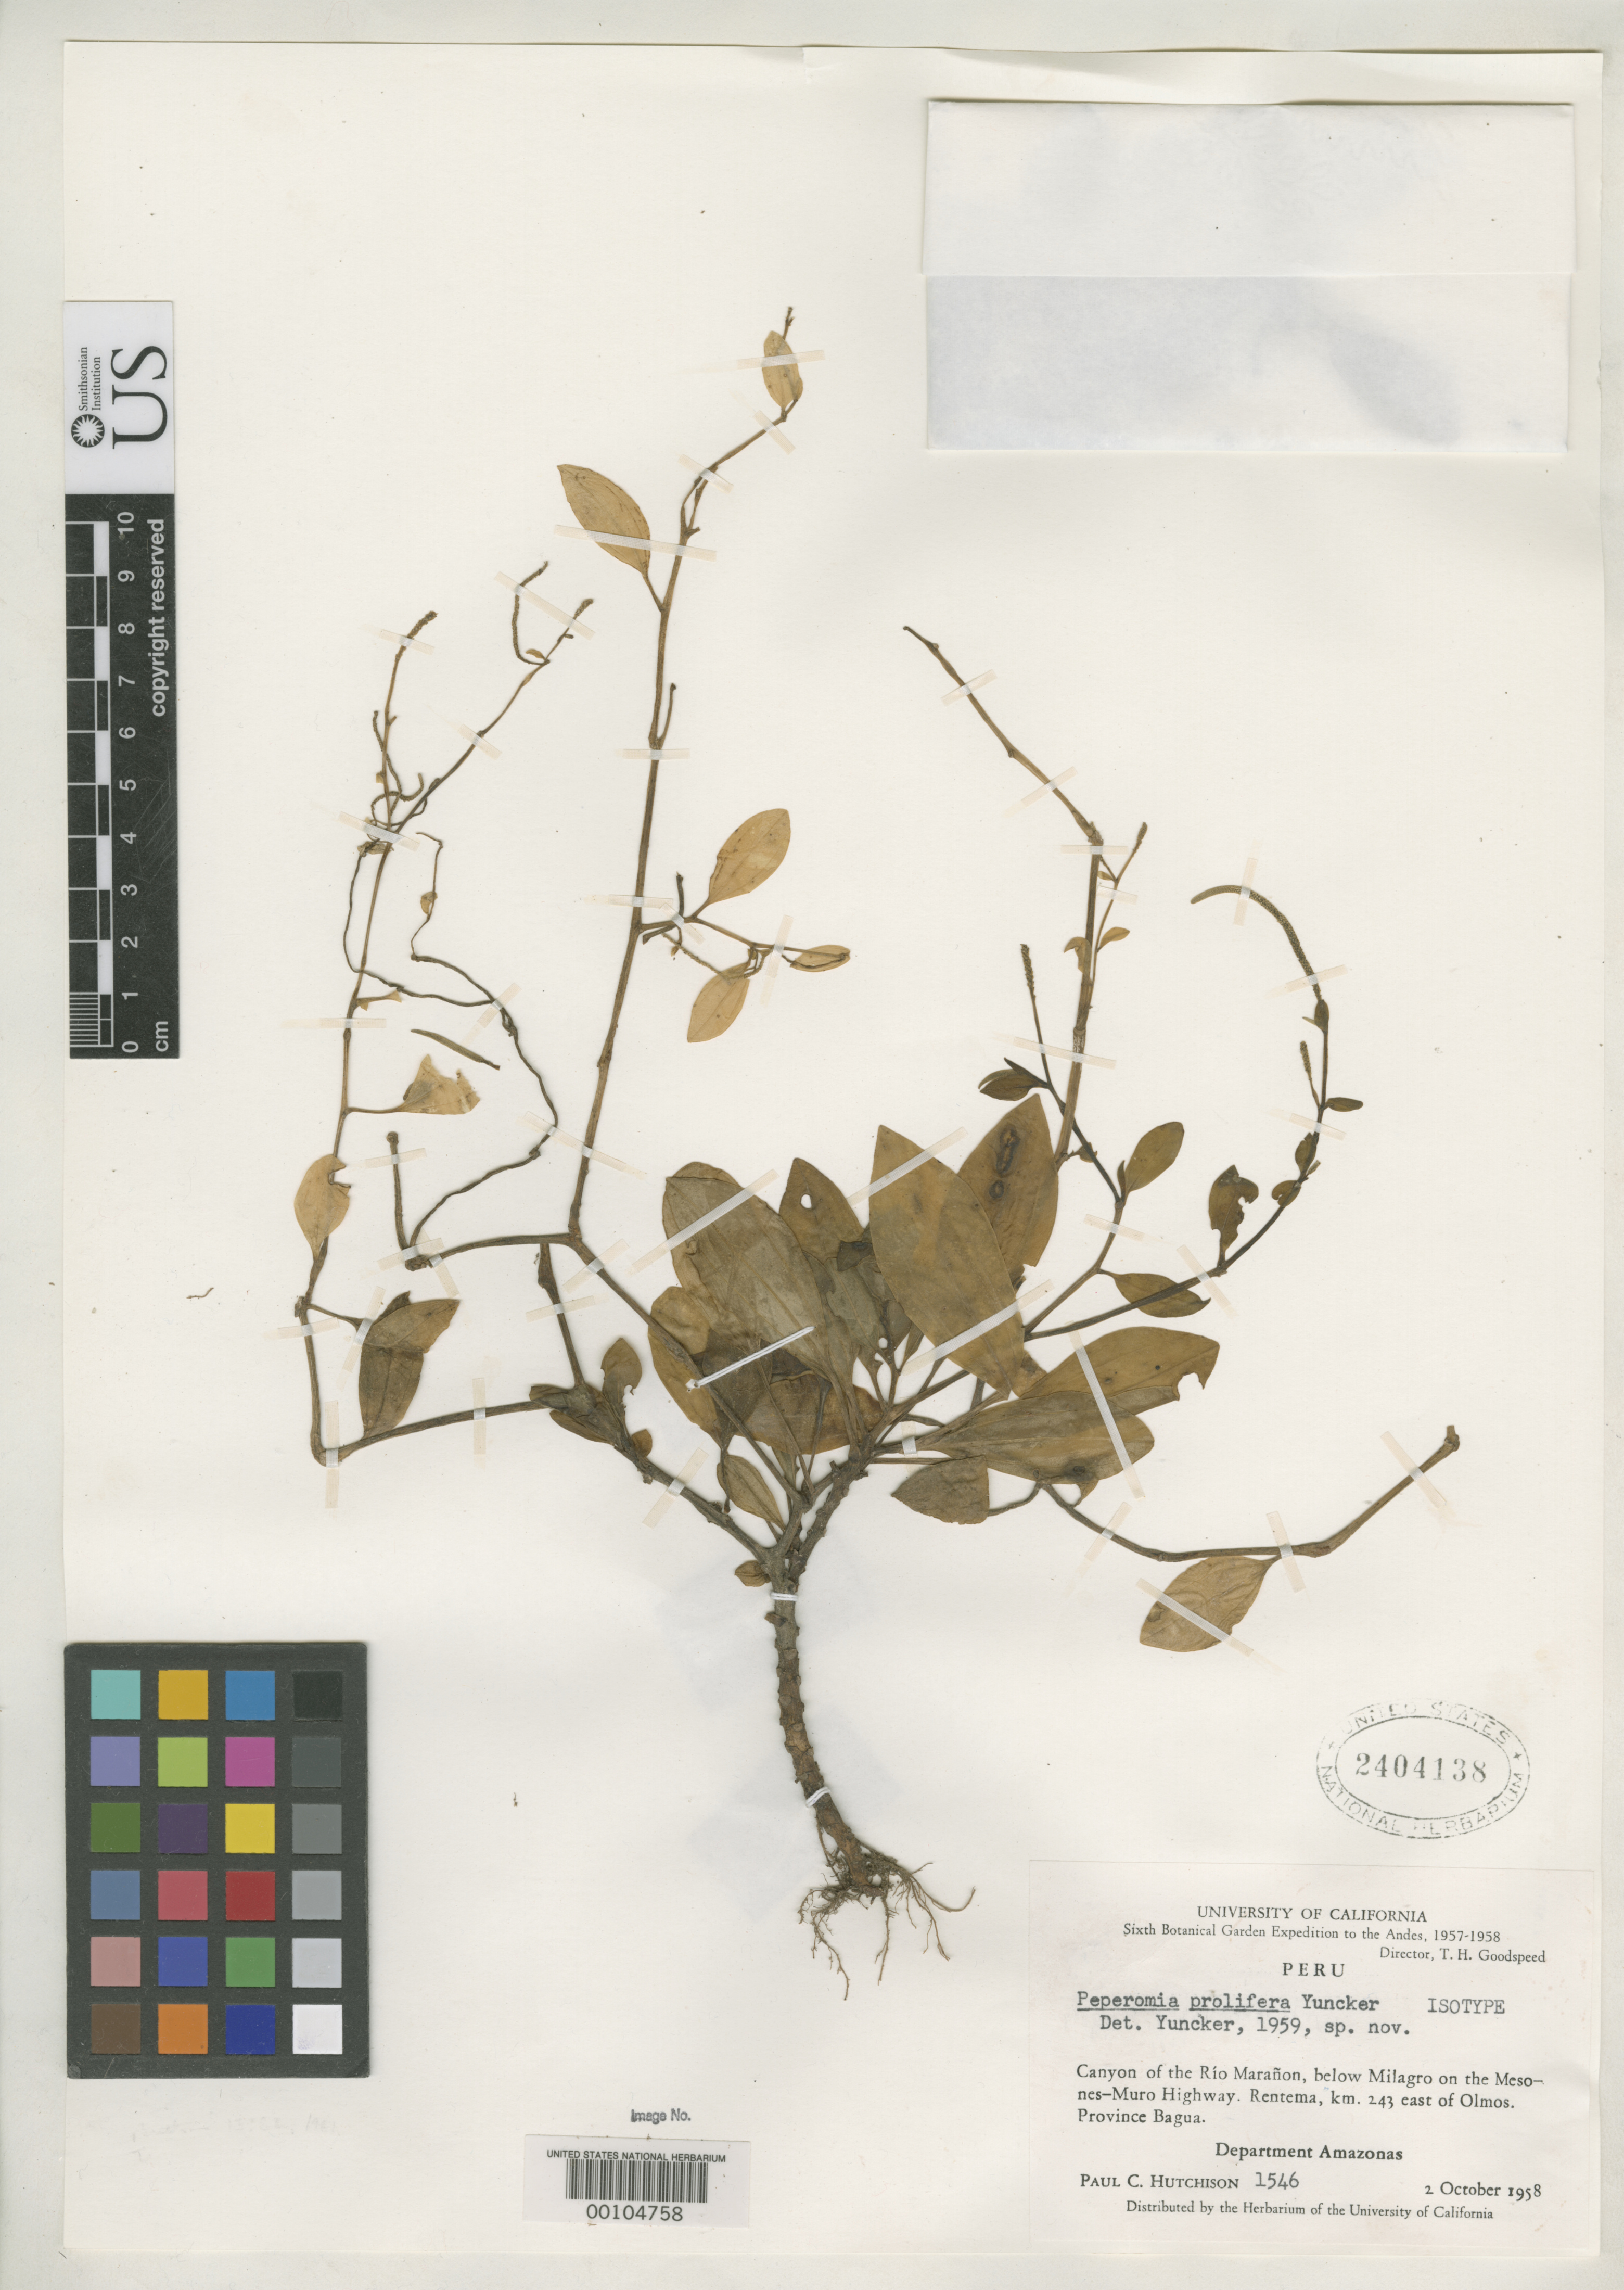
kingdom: Plantae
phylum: Tracheophyta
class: Magnoliopsida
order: Piperales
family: Piperaceae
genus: Peperomia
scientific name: Peperomia prolifera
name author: Yunck.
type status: Isotype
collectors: P. C. Hutchison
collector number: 1546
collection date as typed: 02 Oct 1958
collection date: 1958-10-02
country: Peru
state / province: Amazonas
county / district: Bagua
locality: Rentema, E of Olmos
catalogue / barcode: US 2404138